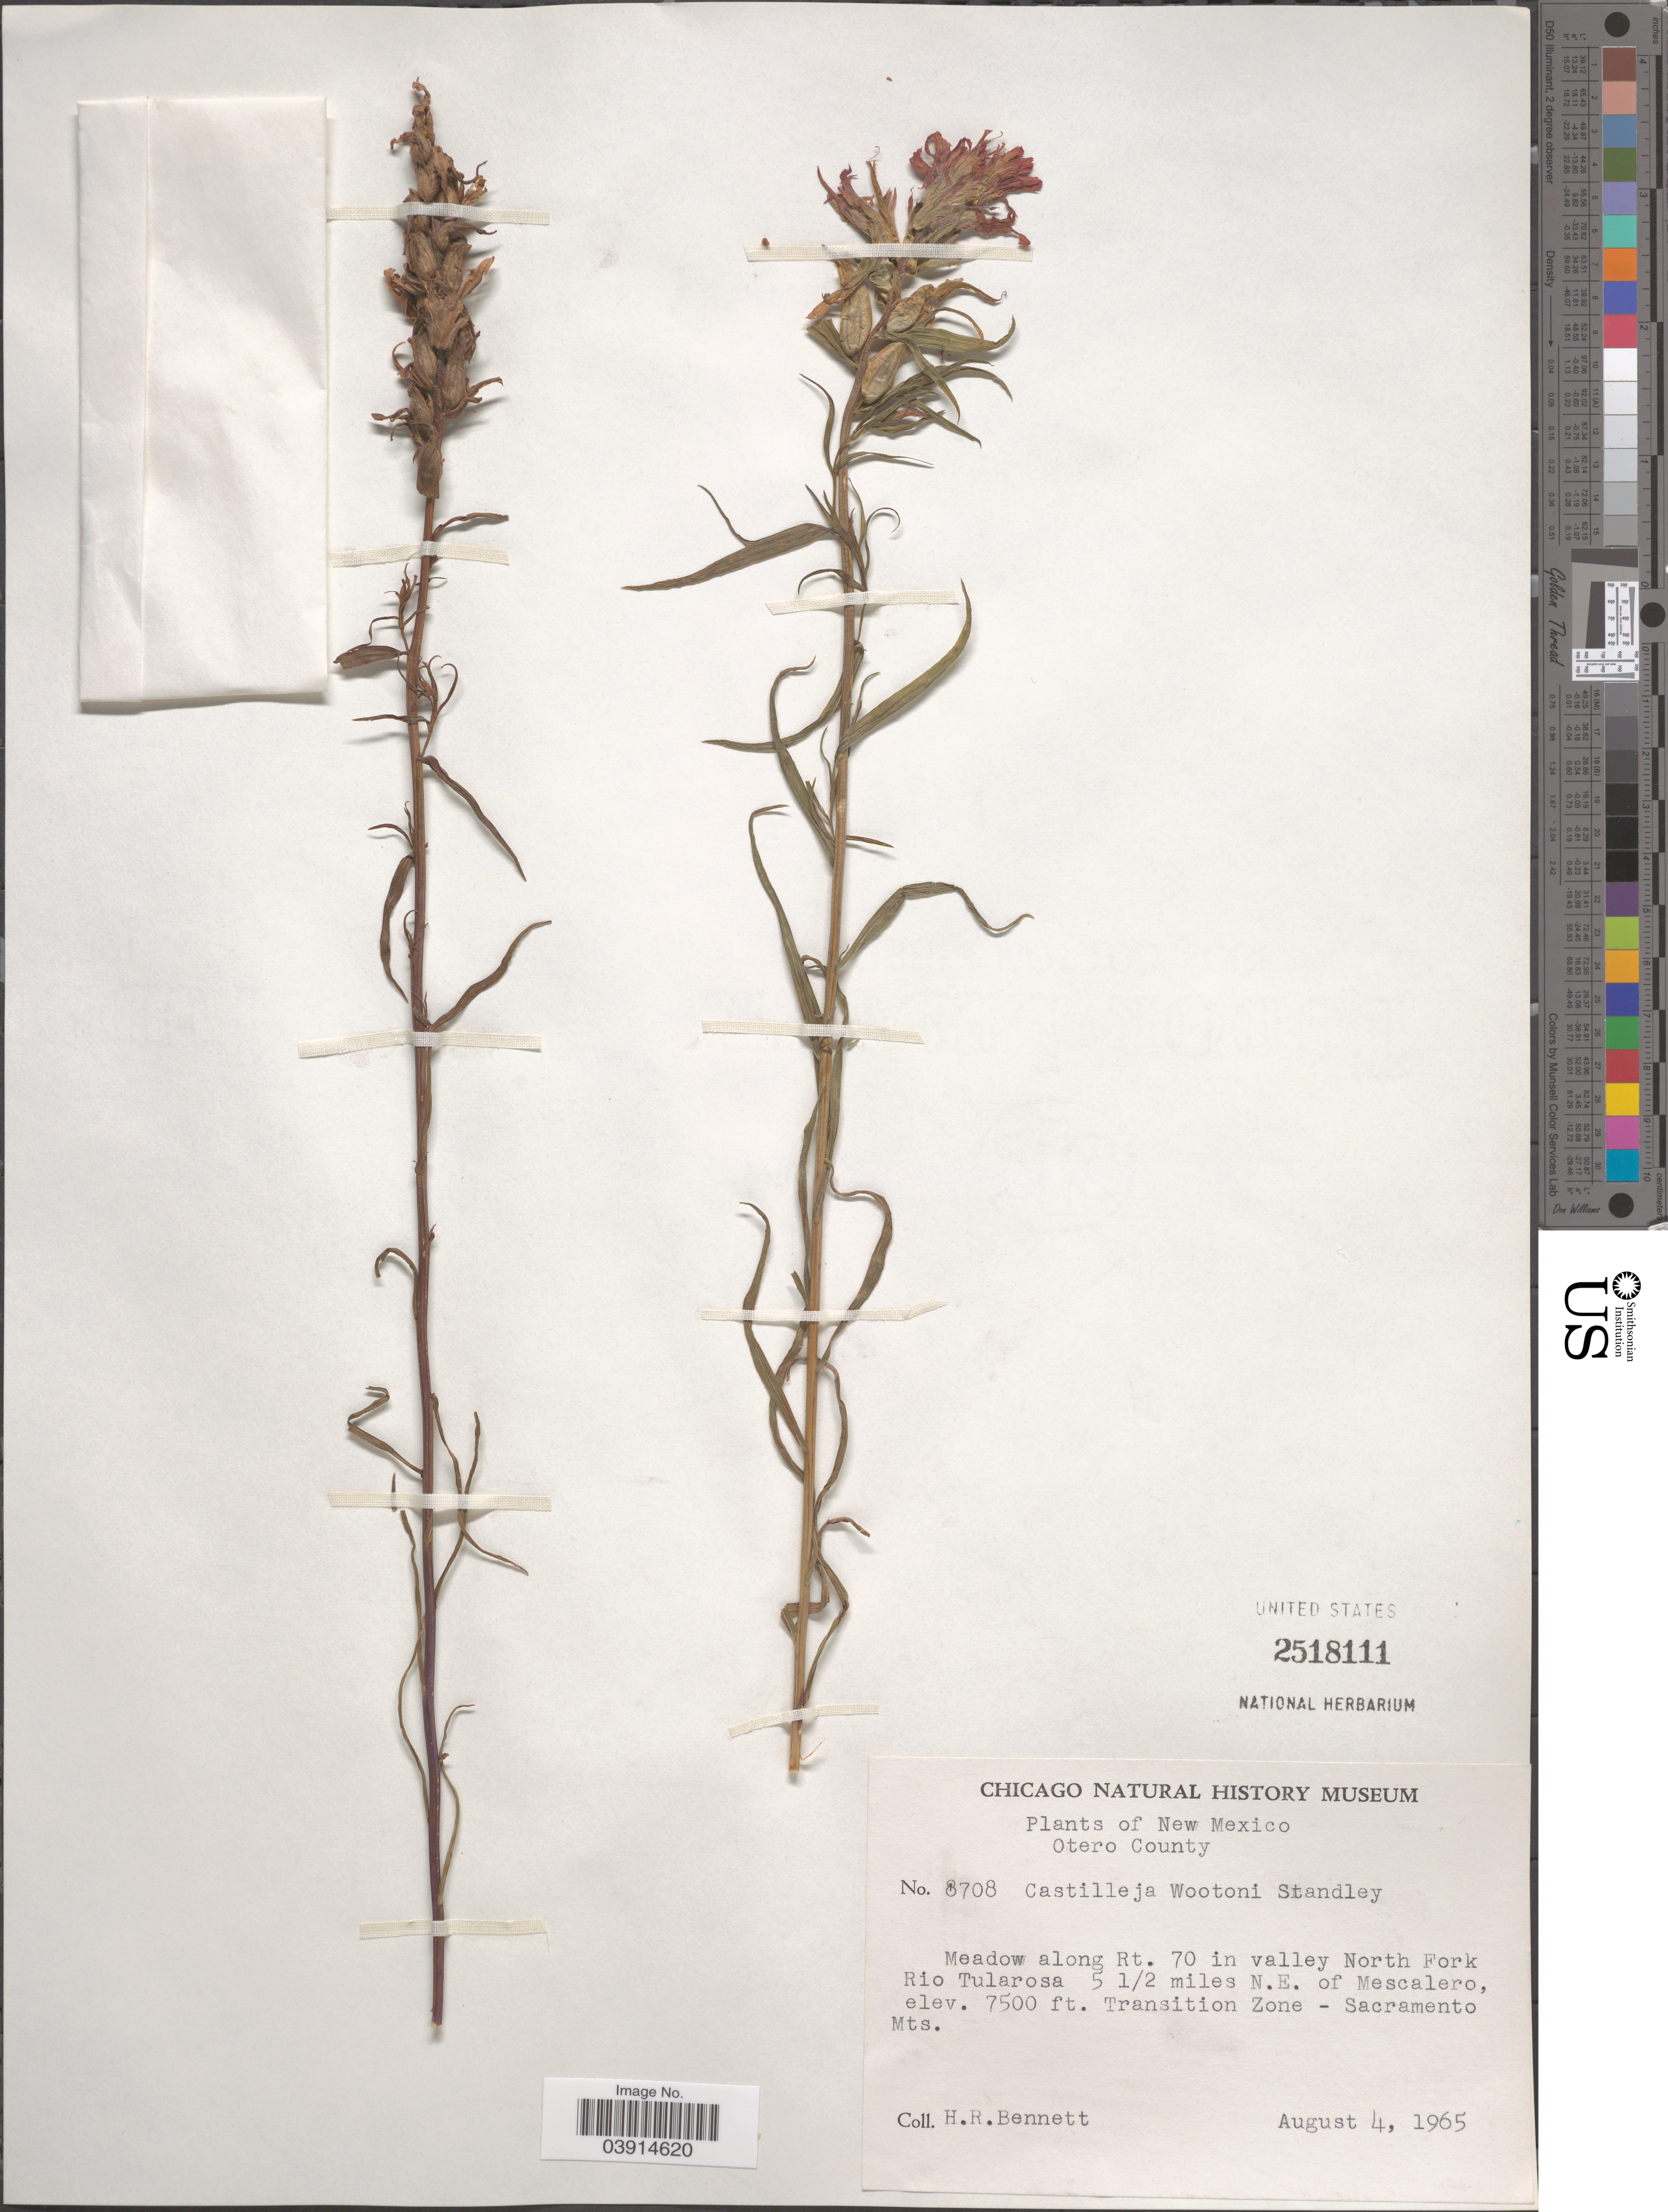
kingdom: Plantae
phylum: Tracheophyta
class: Magnoliopsida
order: Lamiales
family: Orobanchaceae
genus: Castilleja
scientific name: Castilleja wootonii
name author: Standl.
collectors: H. R. Bennett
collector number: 8708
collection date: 1965-08-04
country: United States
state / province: New Mexico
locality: Otero County. Meadow along Rt. 70 in valley North Fork Rio Tularosa 5 ½ miles N.E. of Mescalero. Transition Zone - Sacramento Mts.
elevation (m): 2286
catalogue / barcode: US 2518111